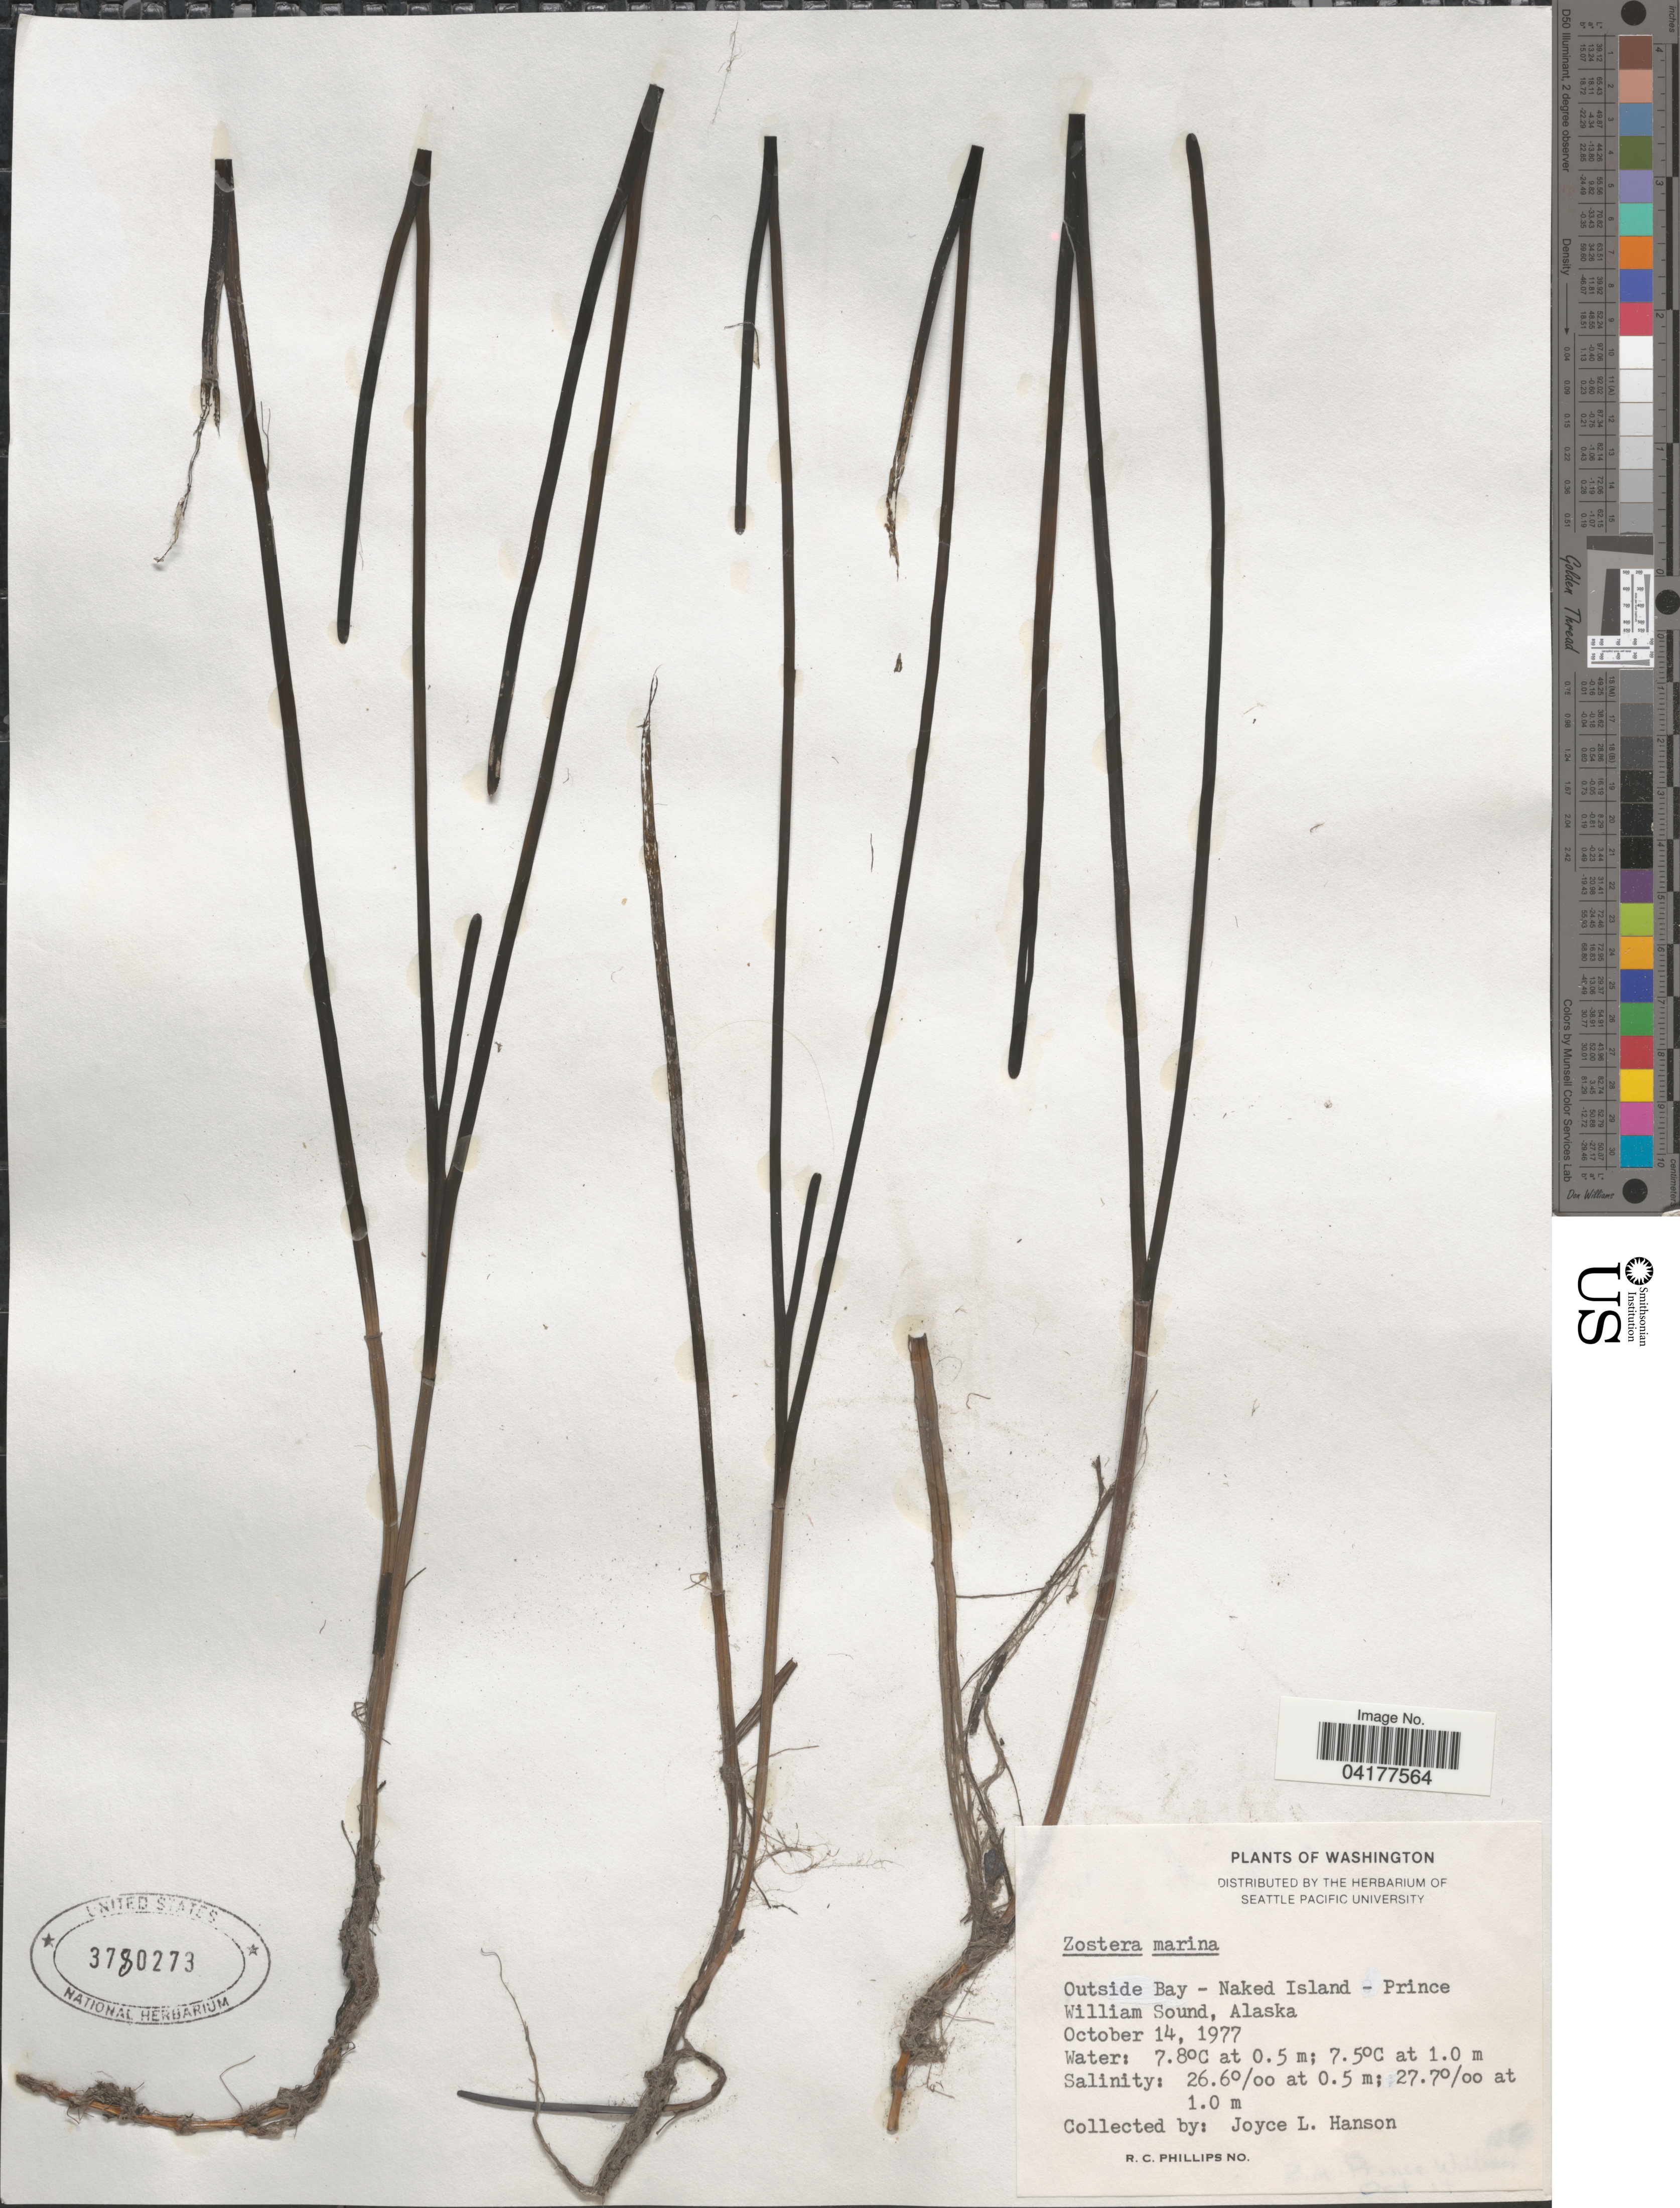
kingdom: Plantae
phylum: Tracheophyta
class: Liliopsida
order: Alismatales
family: Zosteraceae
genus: Zostera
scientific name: Zostera marina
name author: L.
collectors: J. Hanson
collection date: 1977-10-14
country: United States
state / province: Alaska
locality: Outside Bay - Naked Island - Prince William Sound.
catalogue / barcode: US 3780273